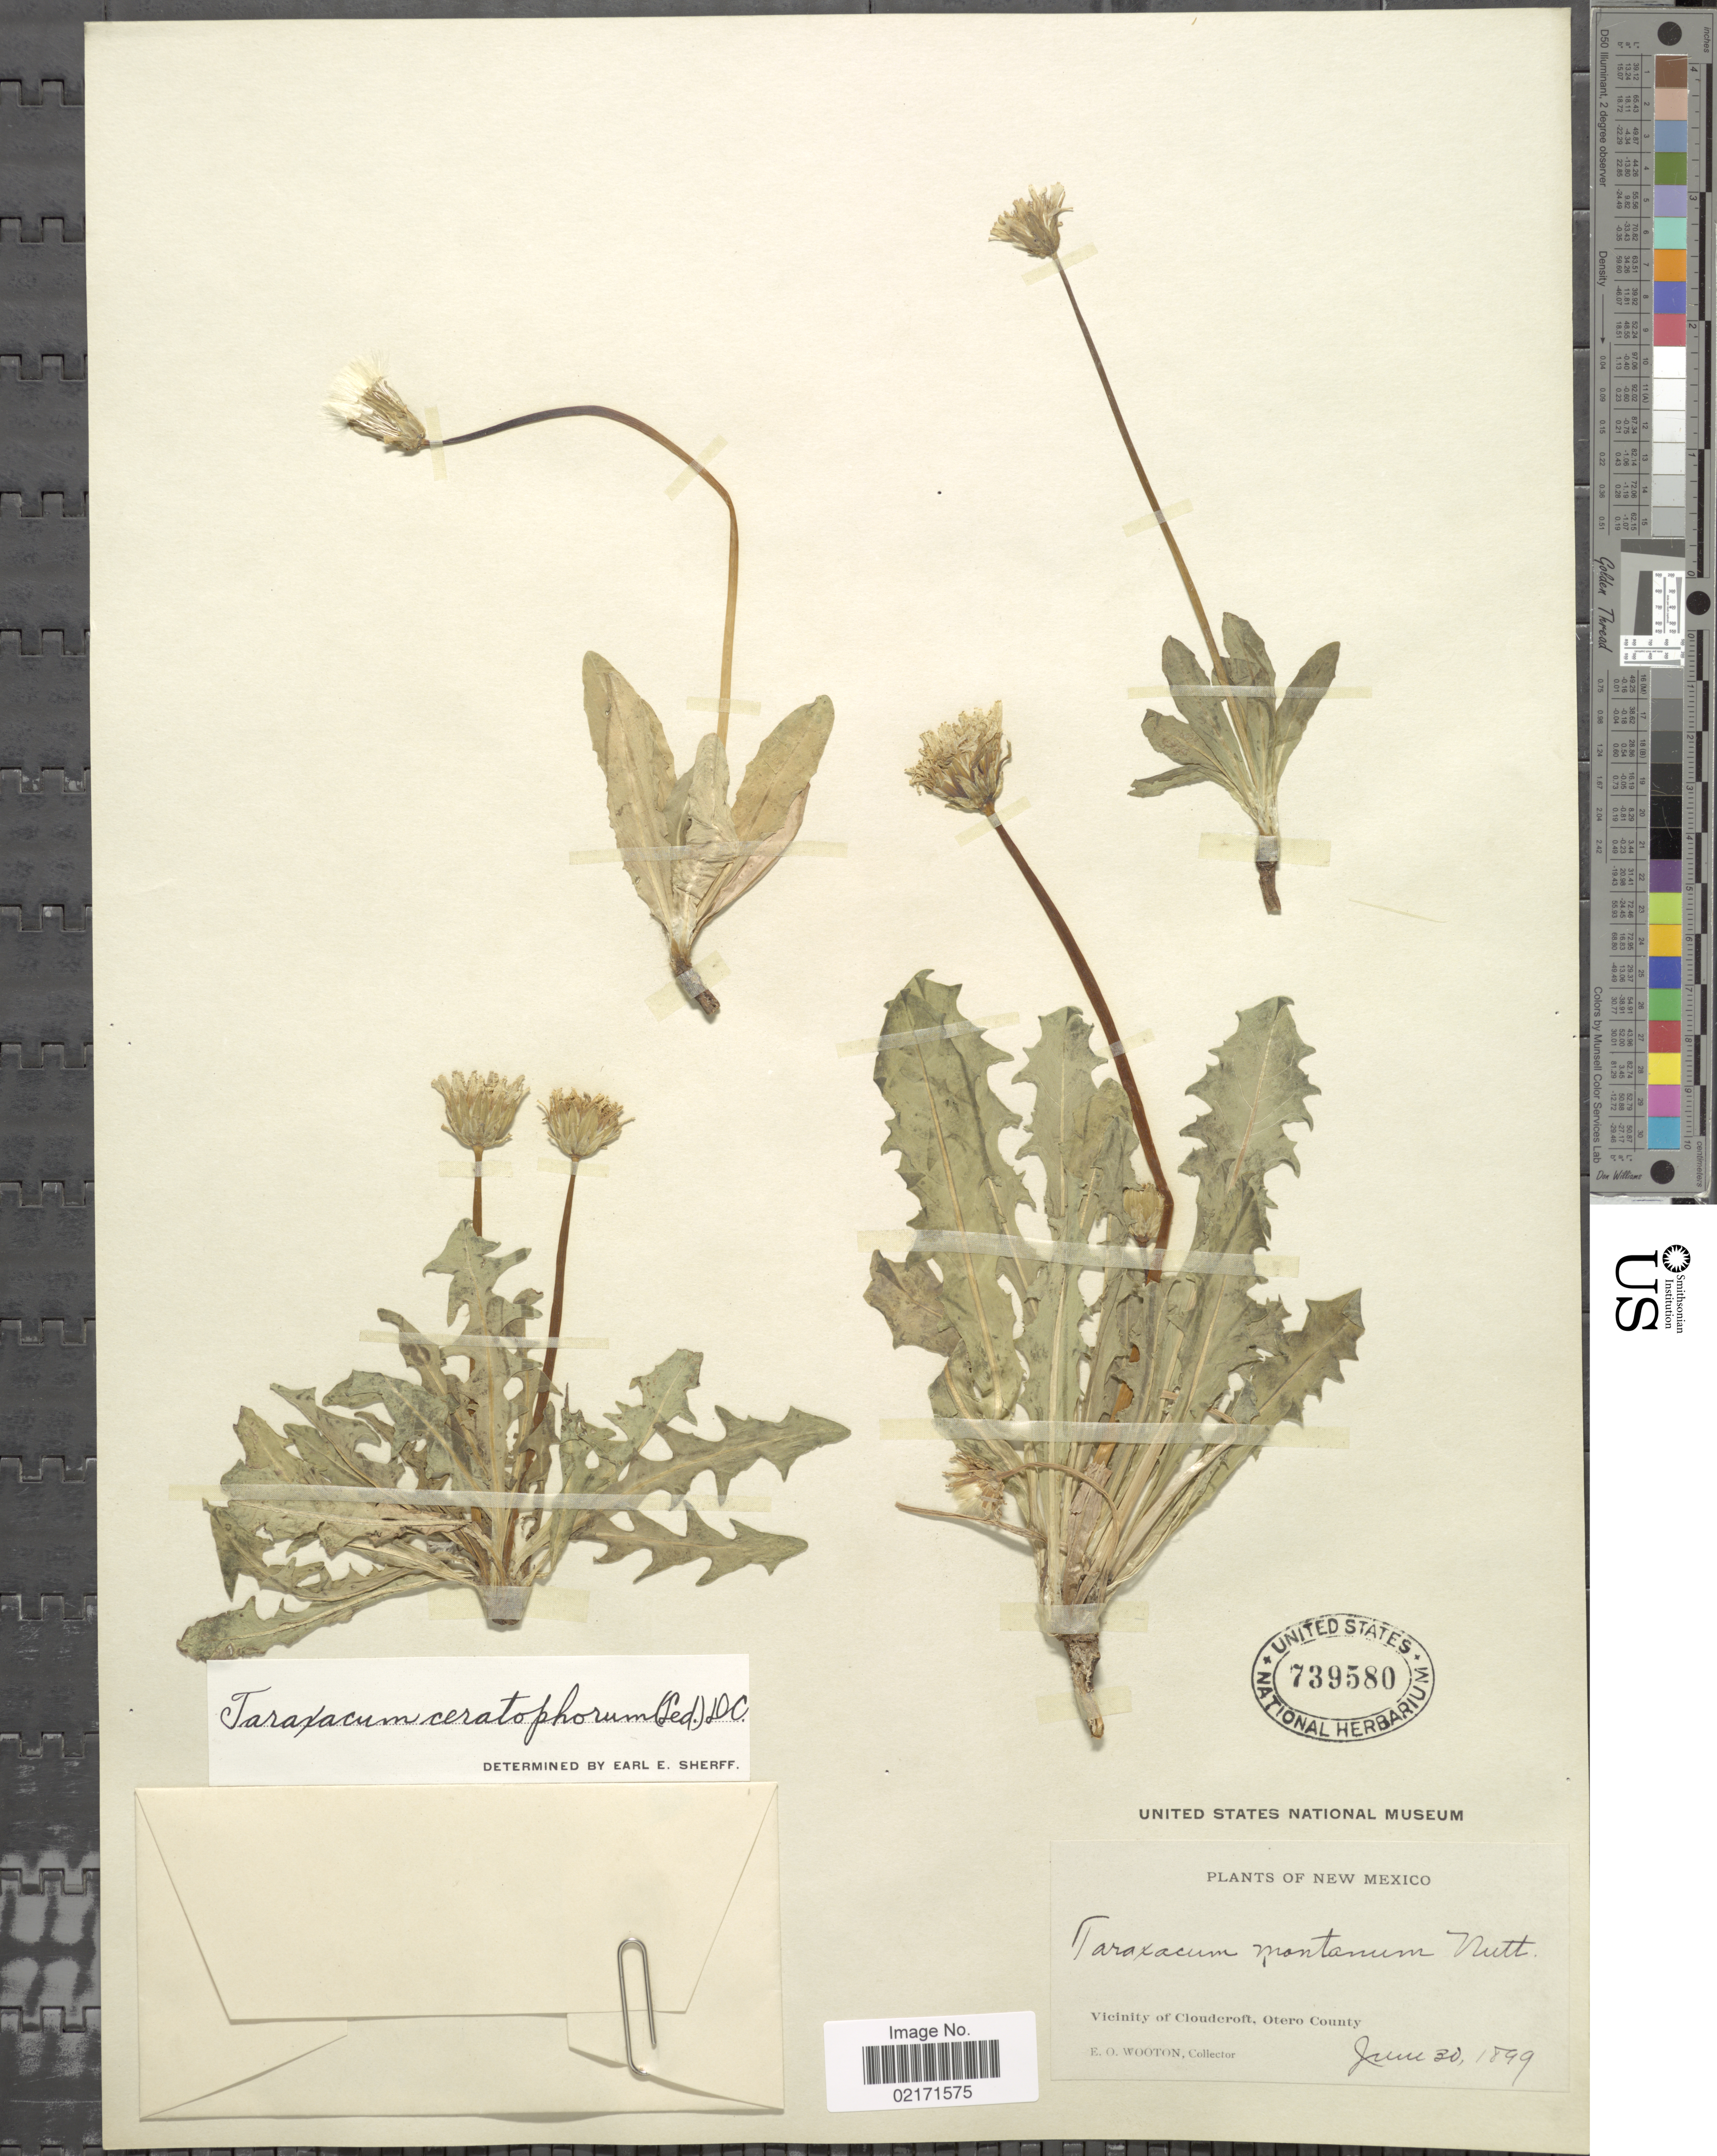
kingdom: Plantae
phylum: Tracheophyta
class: Magnoliopsida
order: Asterales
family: Asteraceae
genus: Taraxacum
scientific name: Taraxacum ceratophorum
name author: (Ledeb.) DC.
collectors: E. O. Wooton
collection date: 1899-06-30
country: United States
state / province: New Mexico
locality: Vicinity of Cloudcroft, Otero County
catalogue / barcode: US 739580